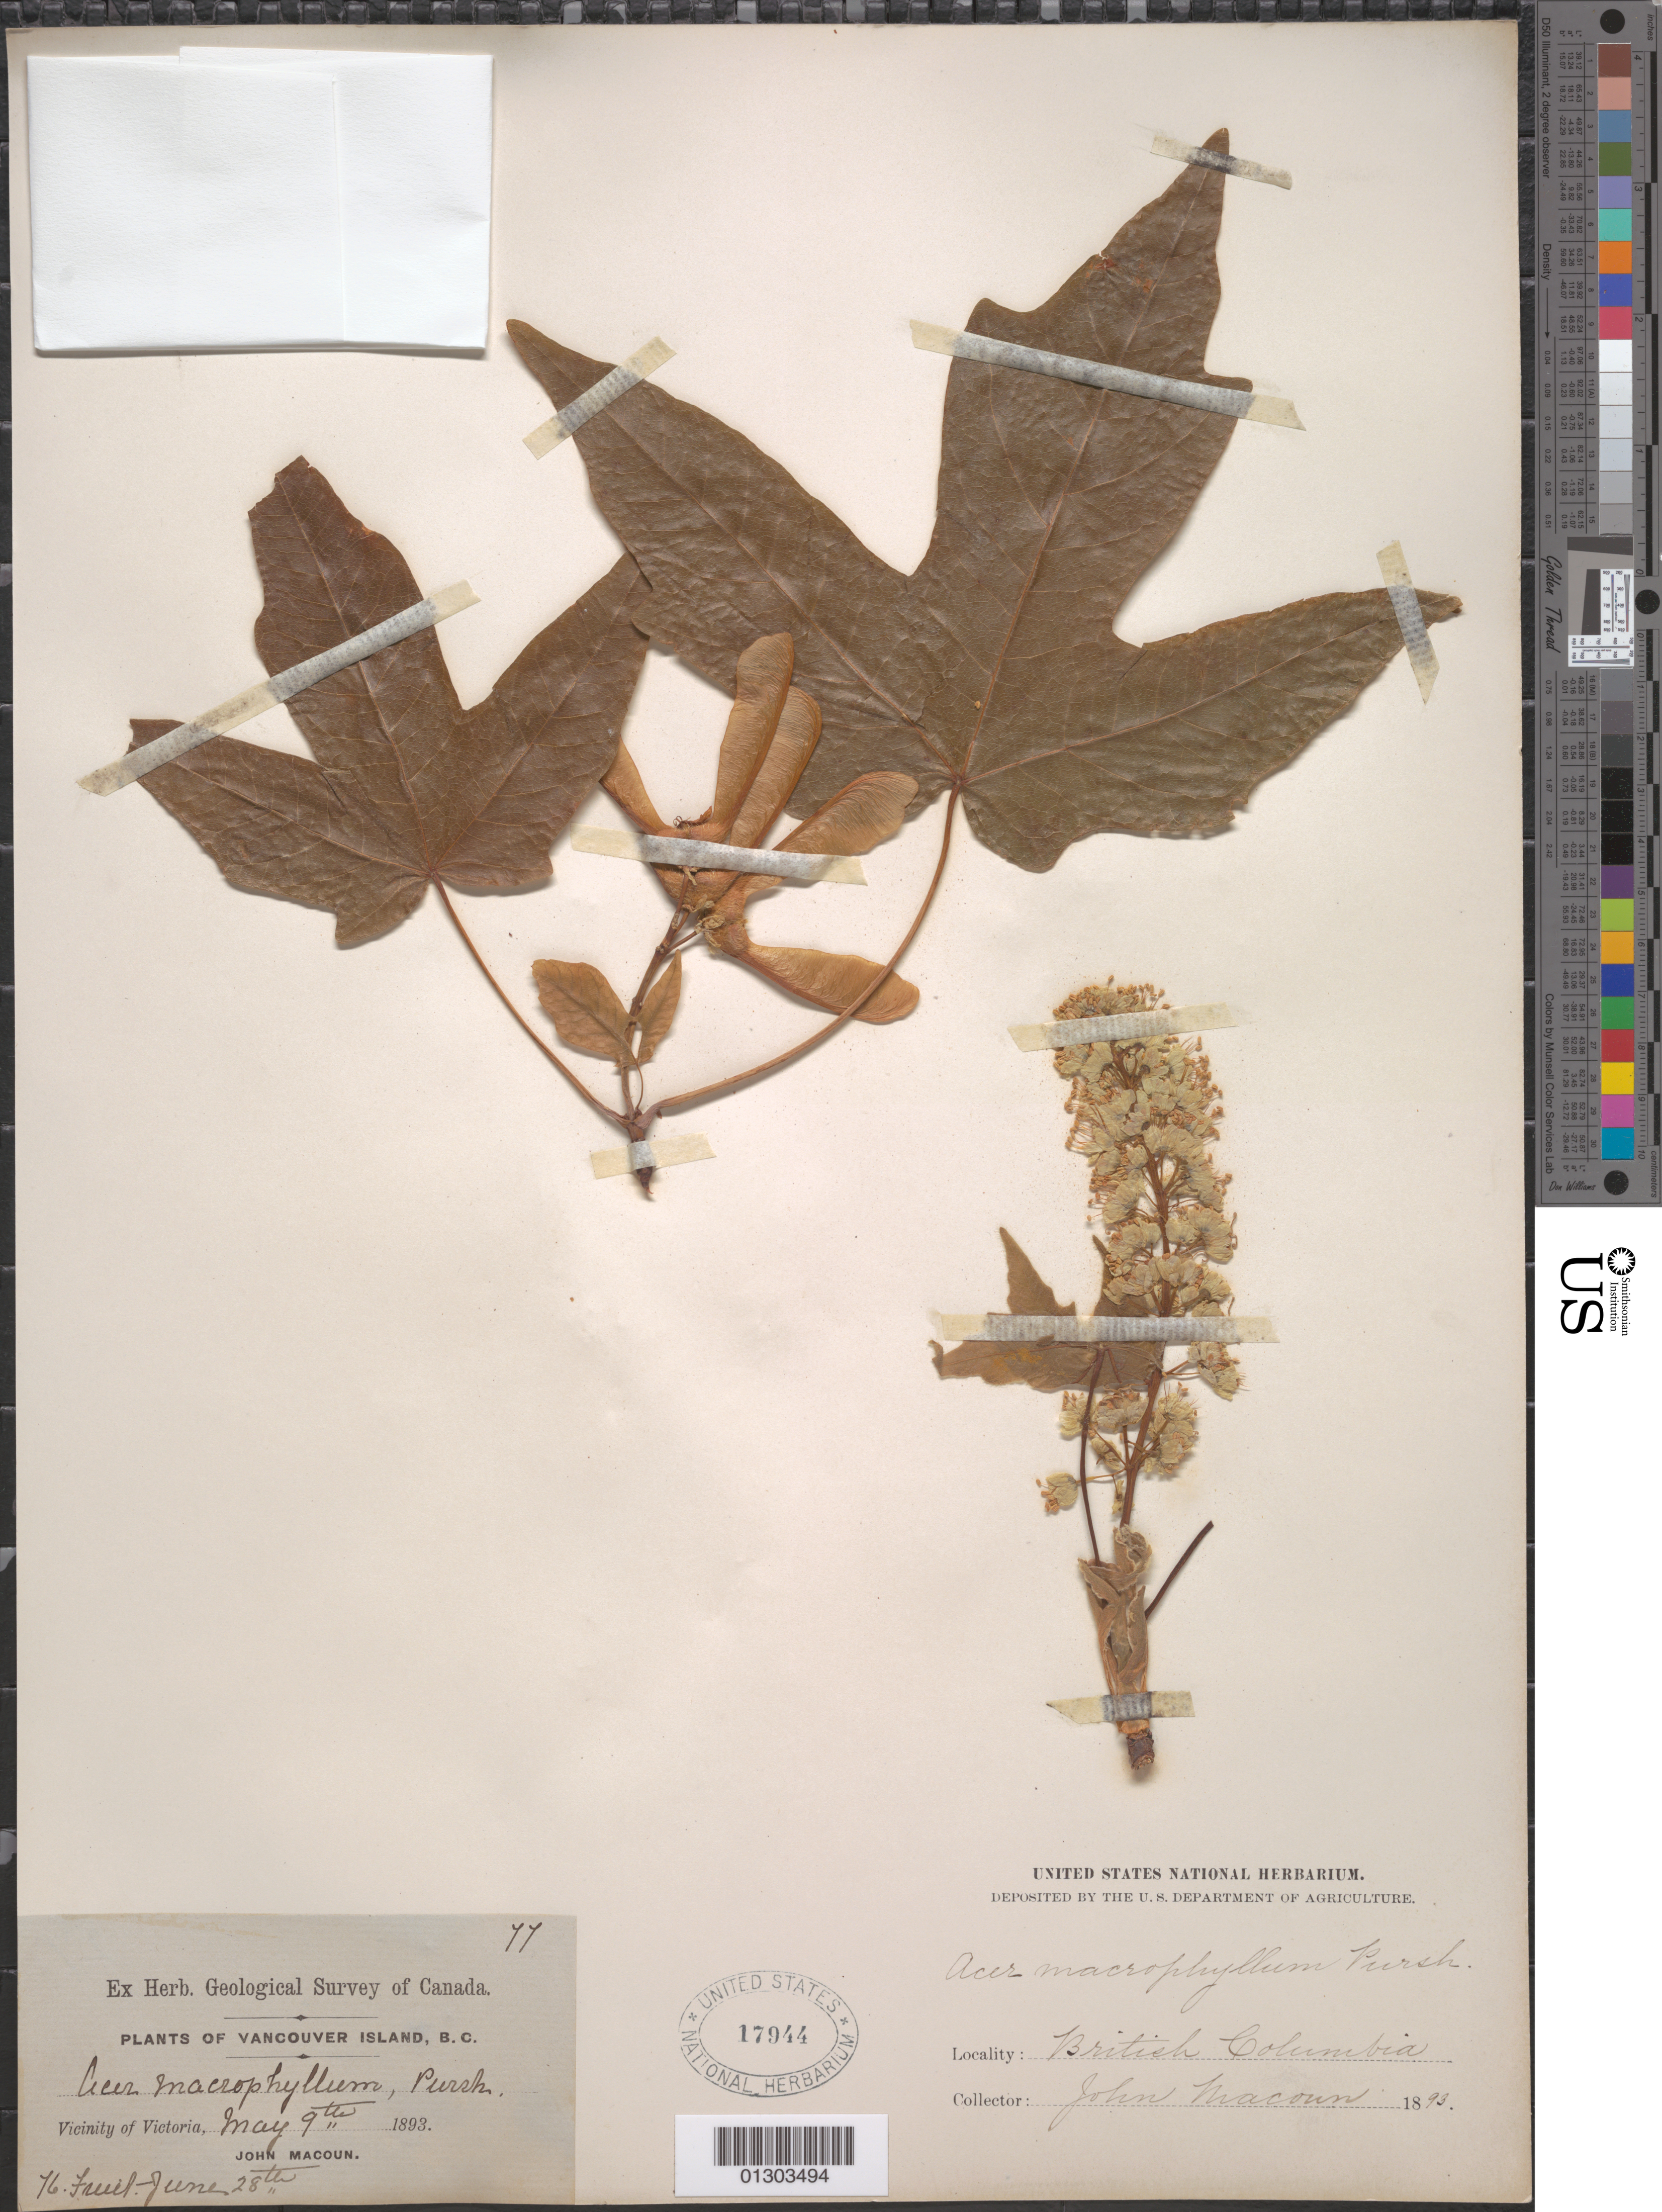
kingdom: Plantae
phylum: Tracheophyta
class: Magnoliopsida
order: Sapindales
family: Sapindaceae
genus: Acer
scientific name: Acer macrophyllum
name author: Pursh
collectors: J. Macoun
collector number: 77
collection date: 1893-05-09,1893-06-28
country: Canada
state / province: British Columbia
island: Vancouver I.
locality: Victoria vicinity, Vancouver Island.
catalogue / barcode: US 17944